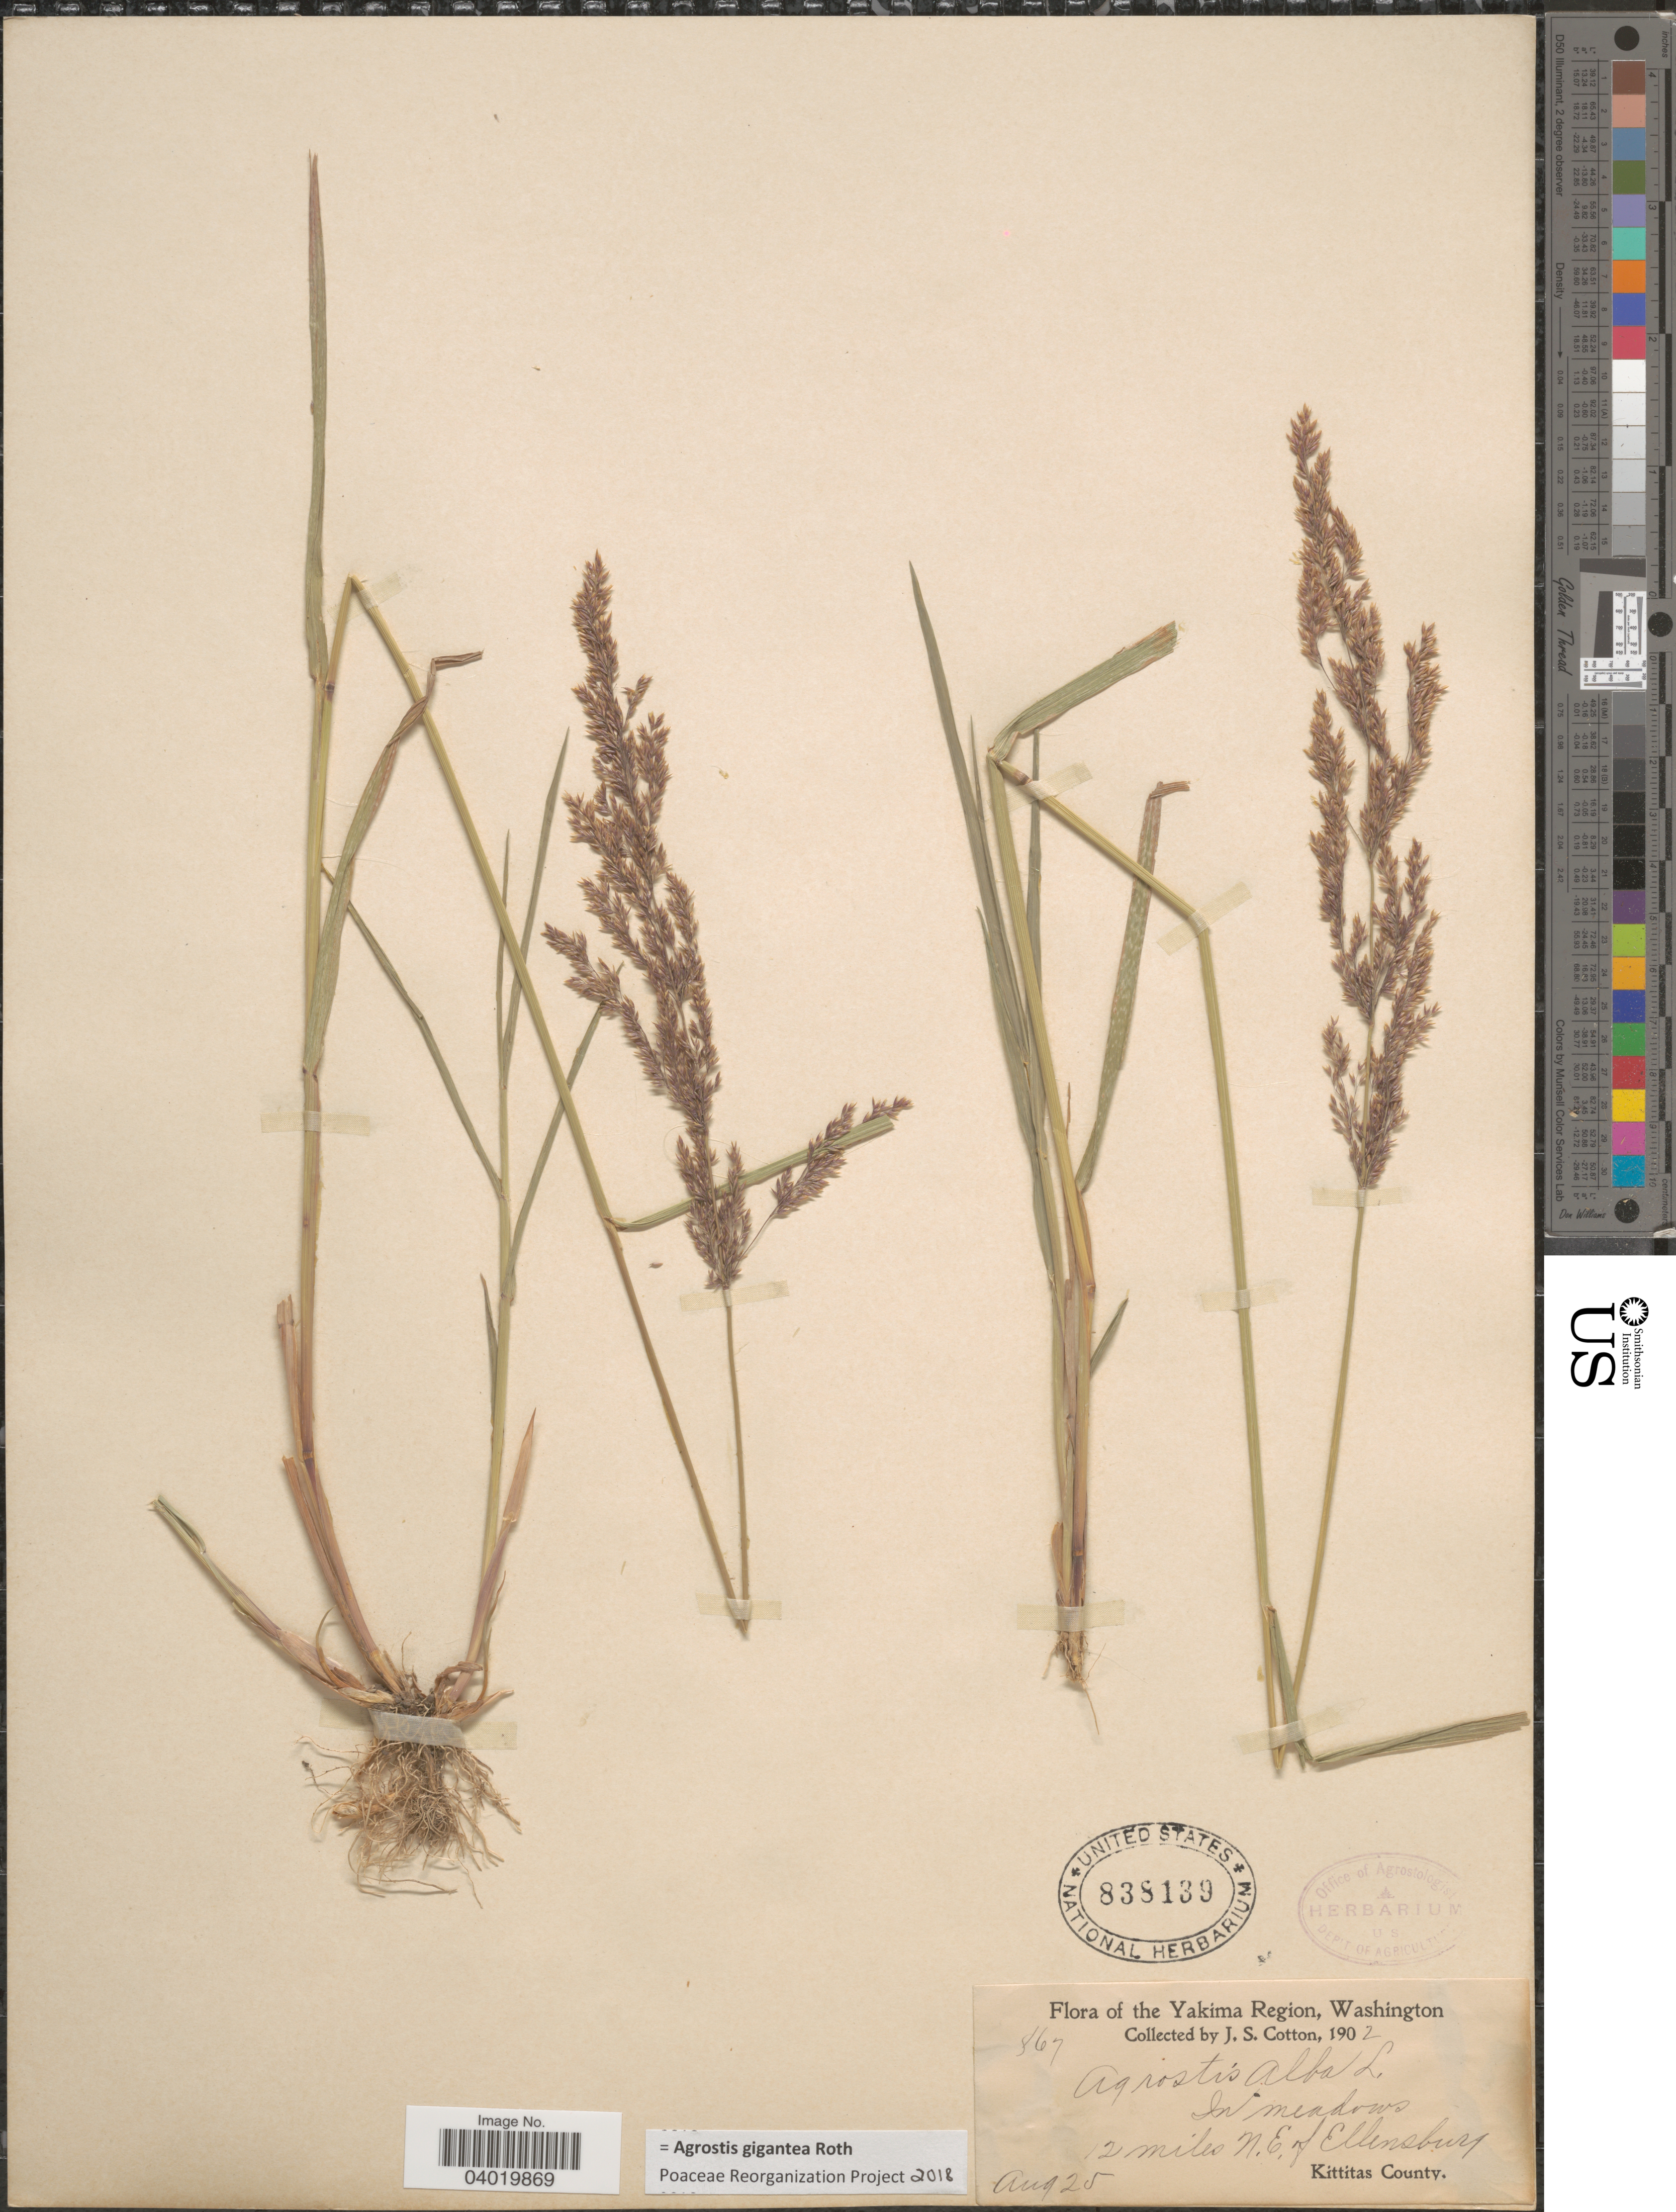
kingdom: Plantae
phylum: Tracheophyta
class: Liliopsida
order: Poales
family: Poaceae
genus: Agrostis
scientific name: Agrostis gigantea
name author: Roth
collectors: J. S. Cotton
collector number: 867*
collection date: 1902-08-25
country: United States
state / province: Washington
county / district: Kittitas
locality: Yakima Region. In meadows 12 miles N.E. of Ellensburg. Kittitas County.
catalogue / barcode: US 838139